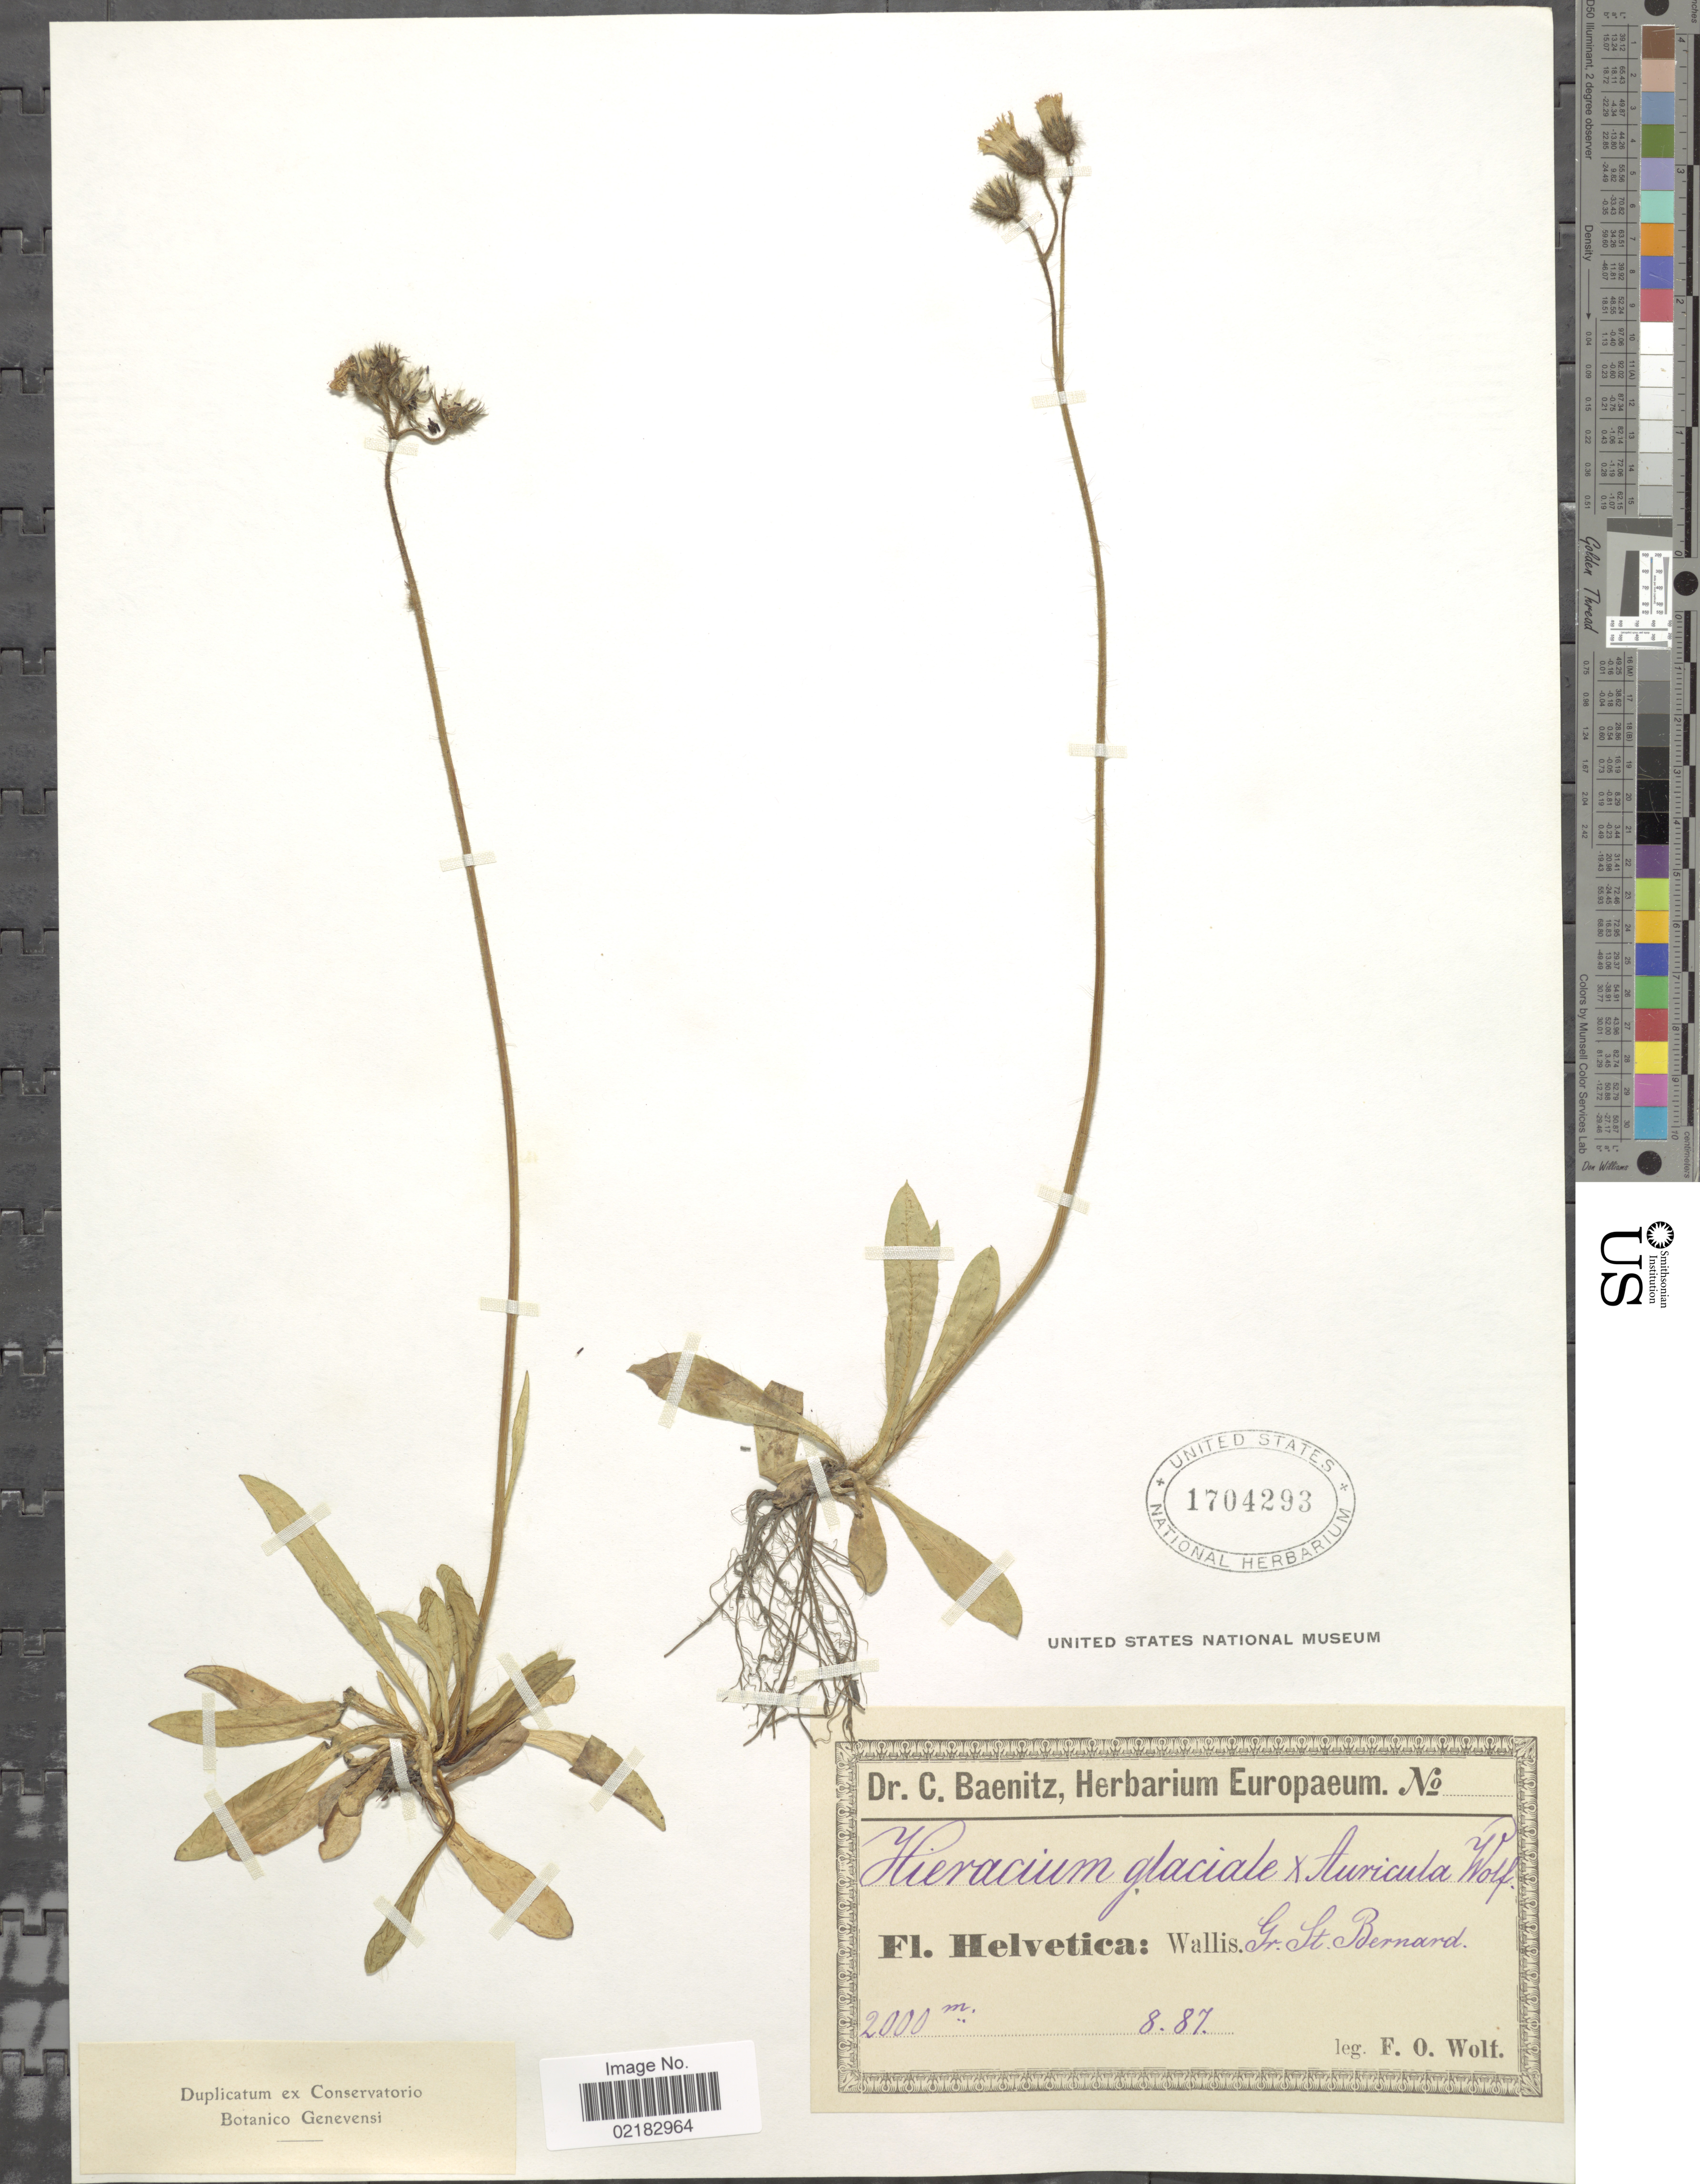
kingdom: Plantae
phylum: Tracheophyta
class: Magnoliopsida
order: Asterales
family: Asteraceae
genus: Hieracium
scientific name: Hieracium glaciale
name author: Reyn.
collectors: F. Wolf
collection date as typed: Transcribed d/m/y: /8/87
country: Switzerland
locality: Helvetica: Wallis. Gr. St. Bernard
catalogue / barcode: US 1704293